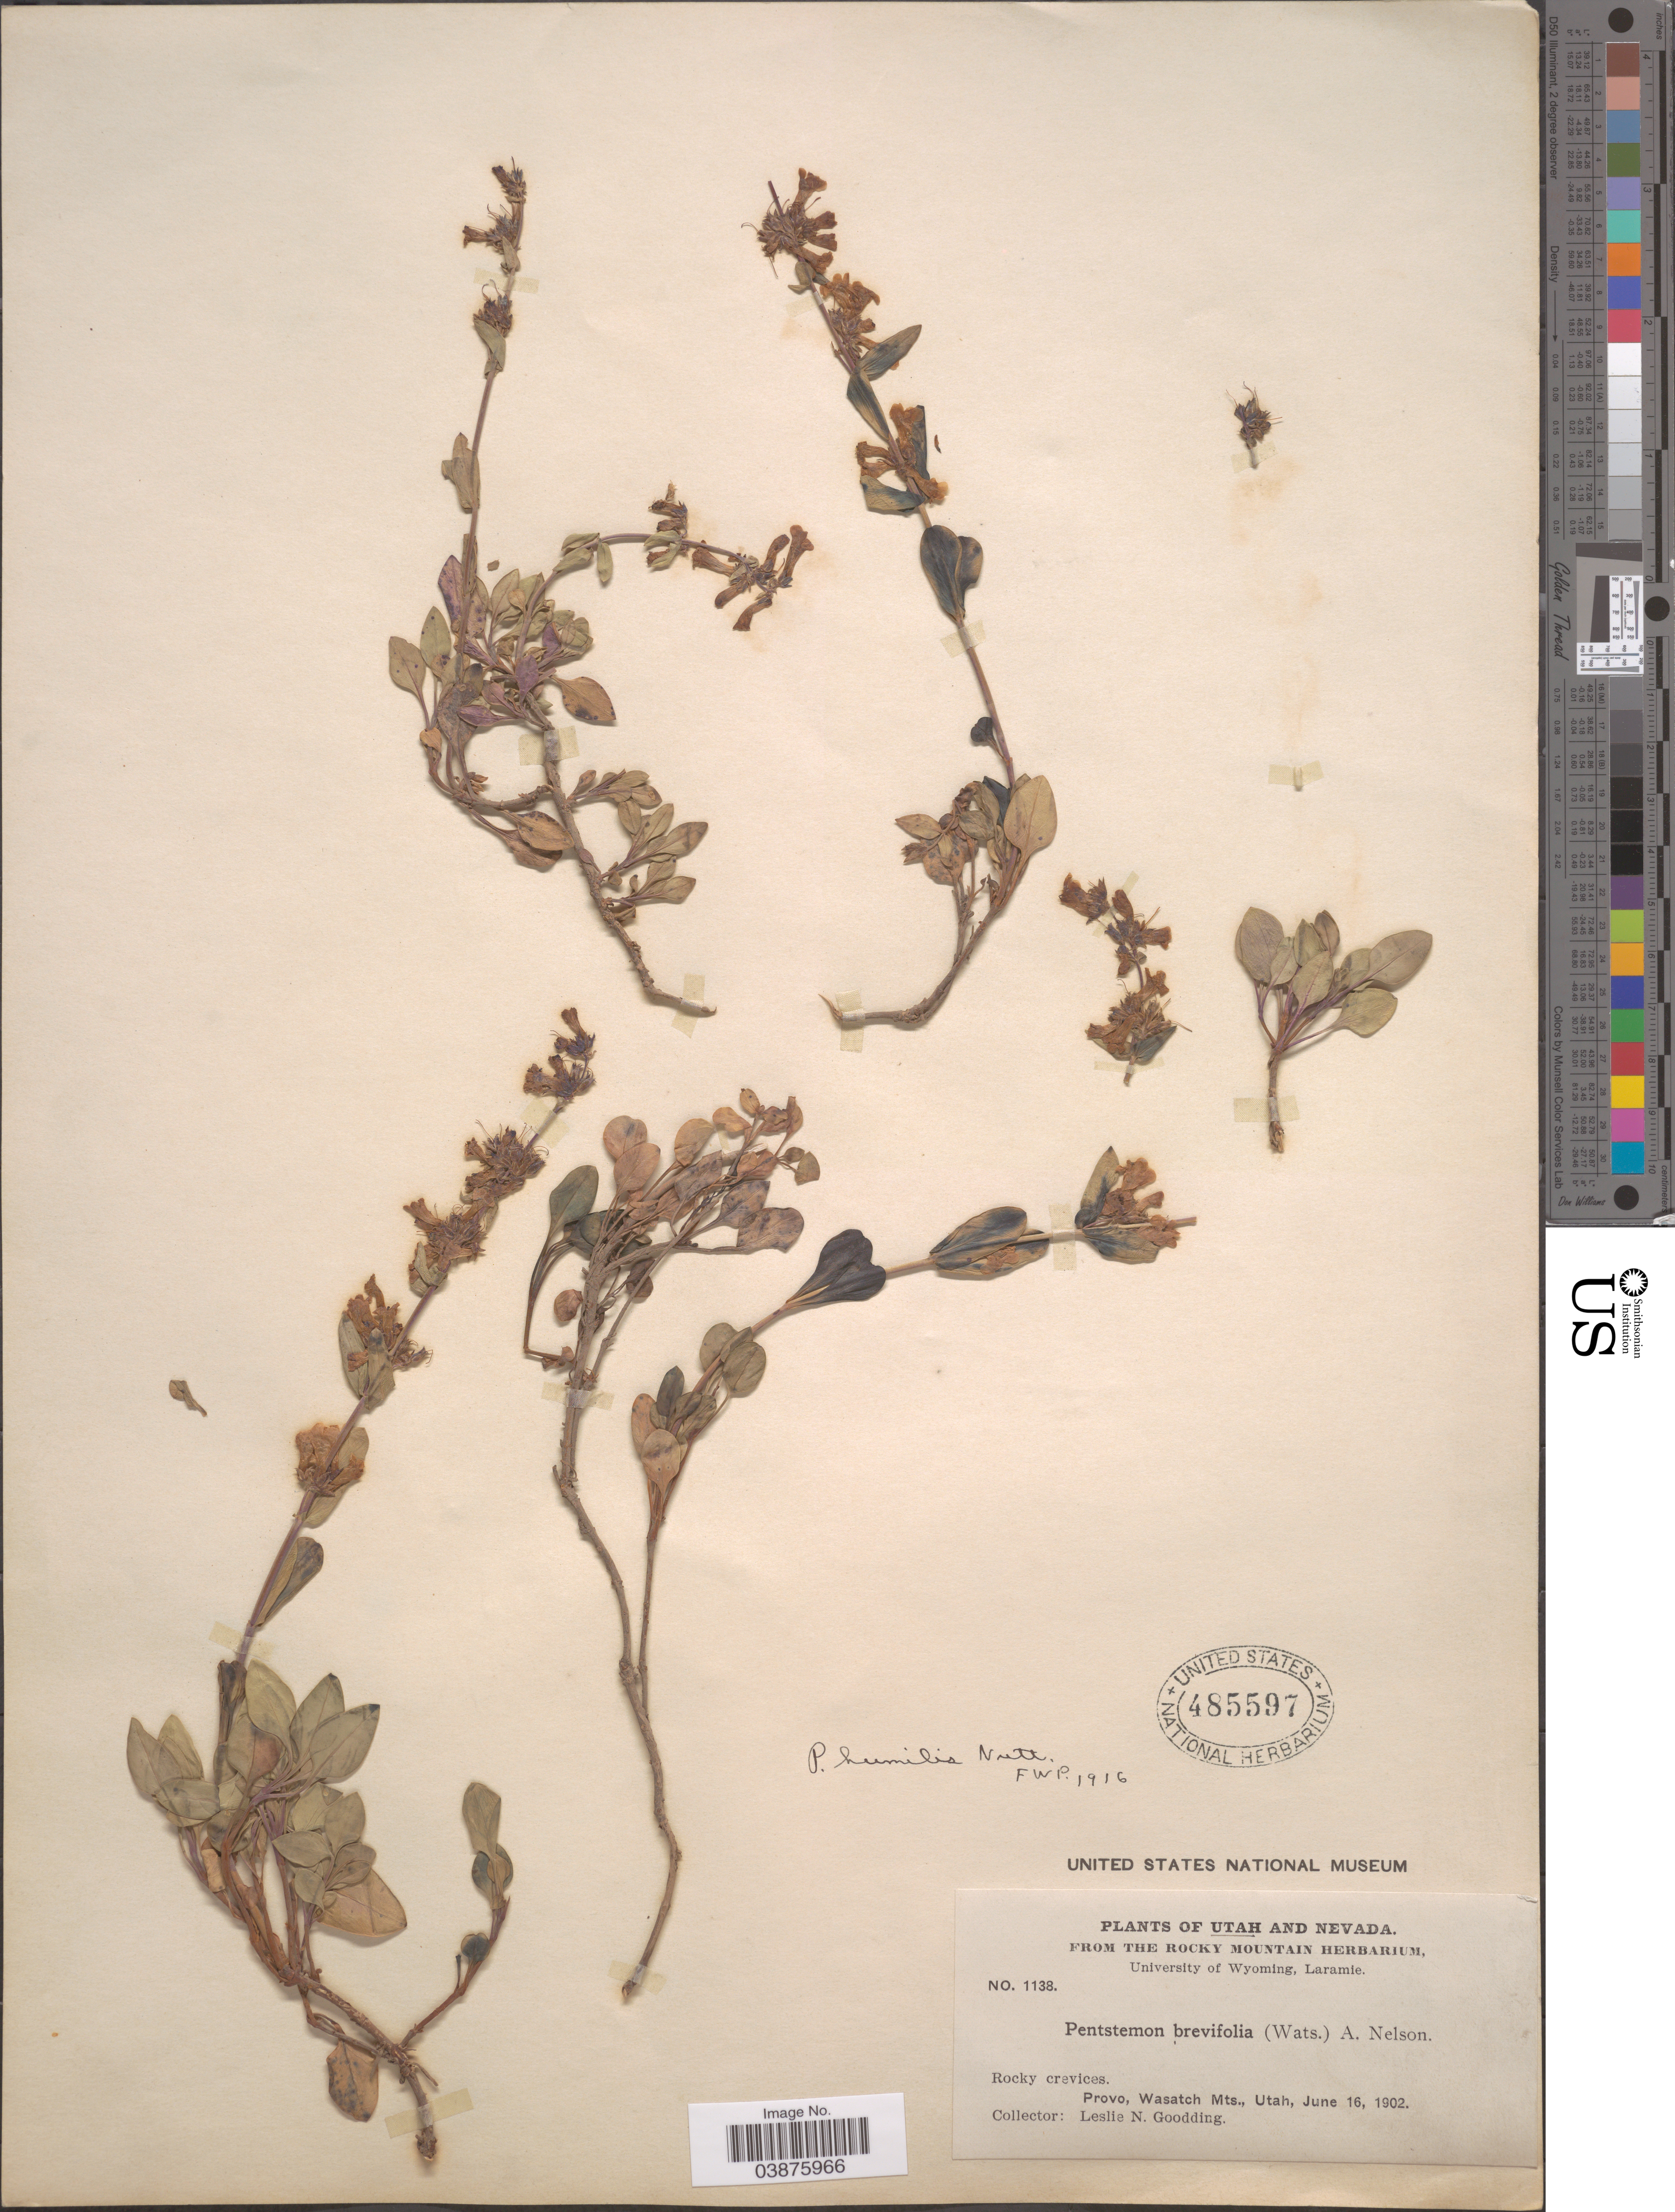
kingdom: Plantae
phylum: Tracheophyta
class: Magnoliopsida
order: Lamiales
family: Plantaginaceae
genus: Penstemon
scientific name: Penstemon humilis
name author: Nutt. ex A. Gray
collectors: L. N. Goodding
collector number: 1138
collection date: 1902-06-16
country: United States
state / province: Utah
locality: Provo, Wasatch Mts.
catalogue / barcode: US 485597